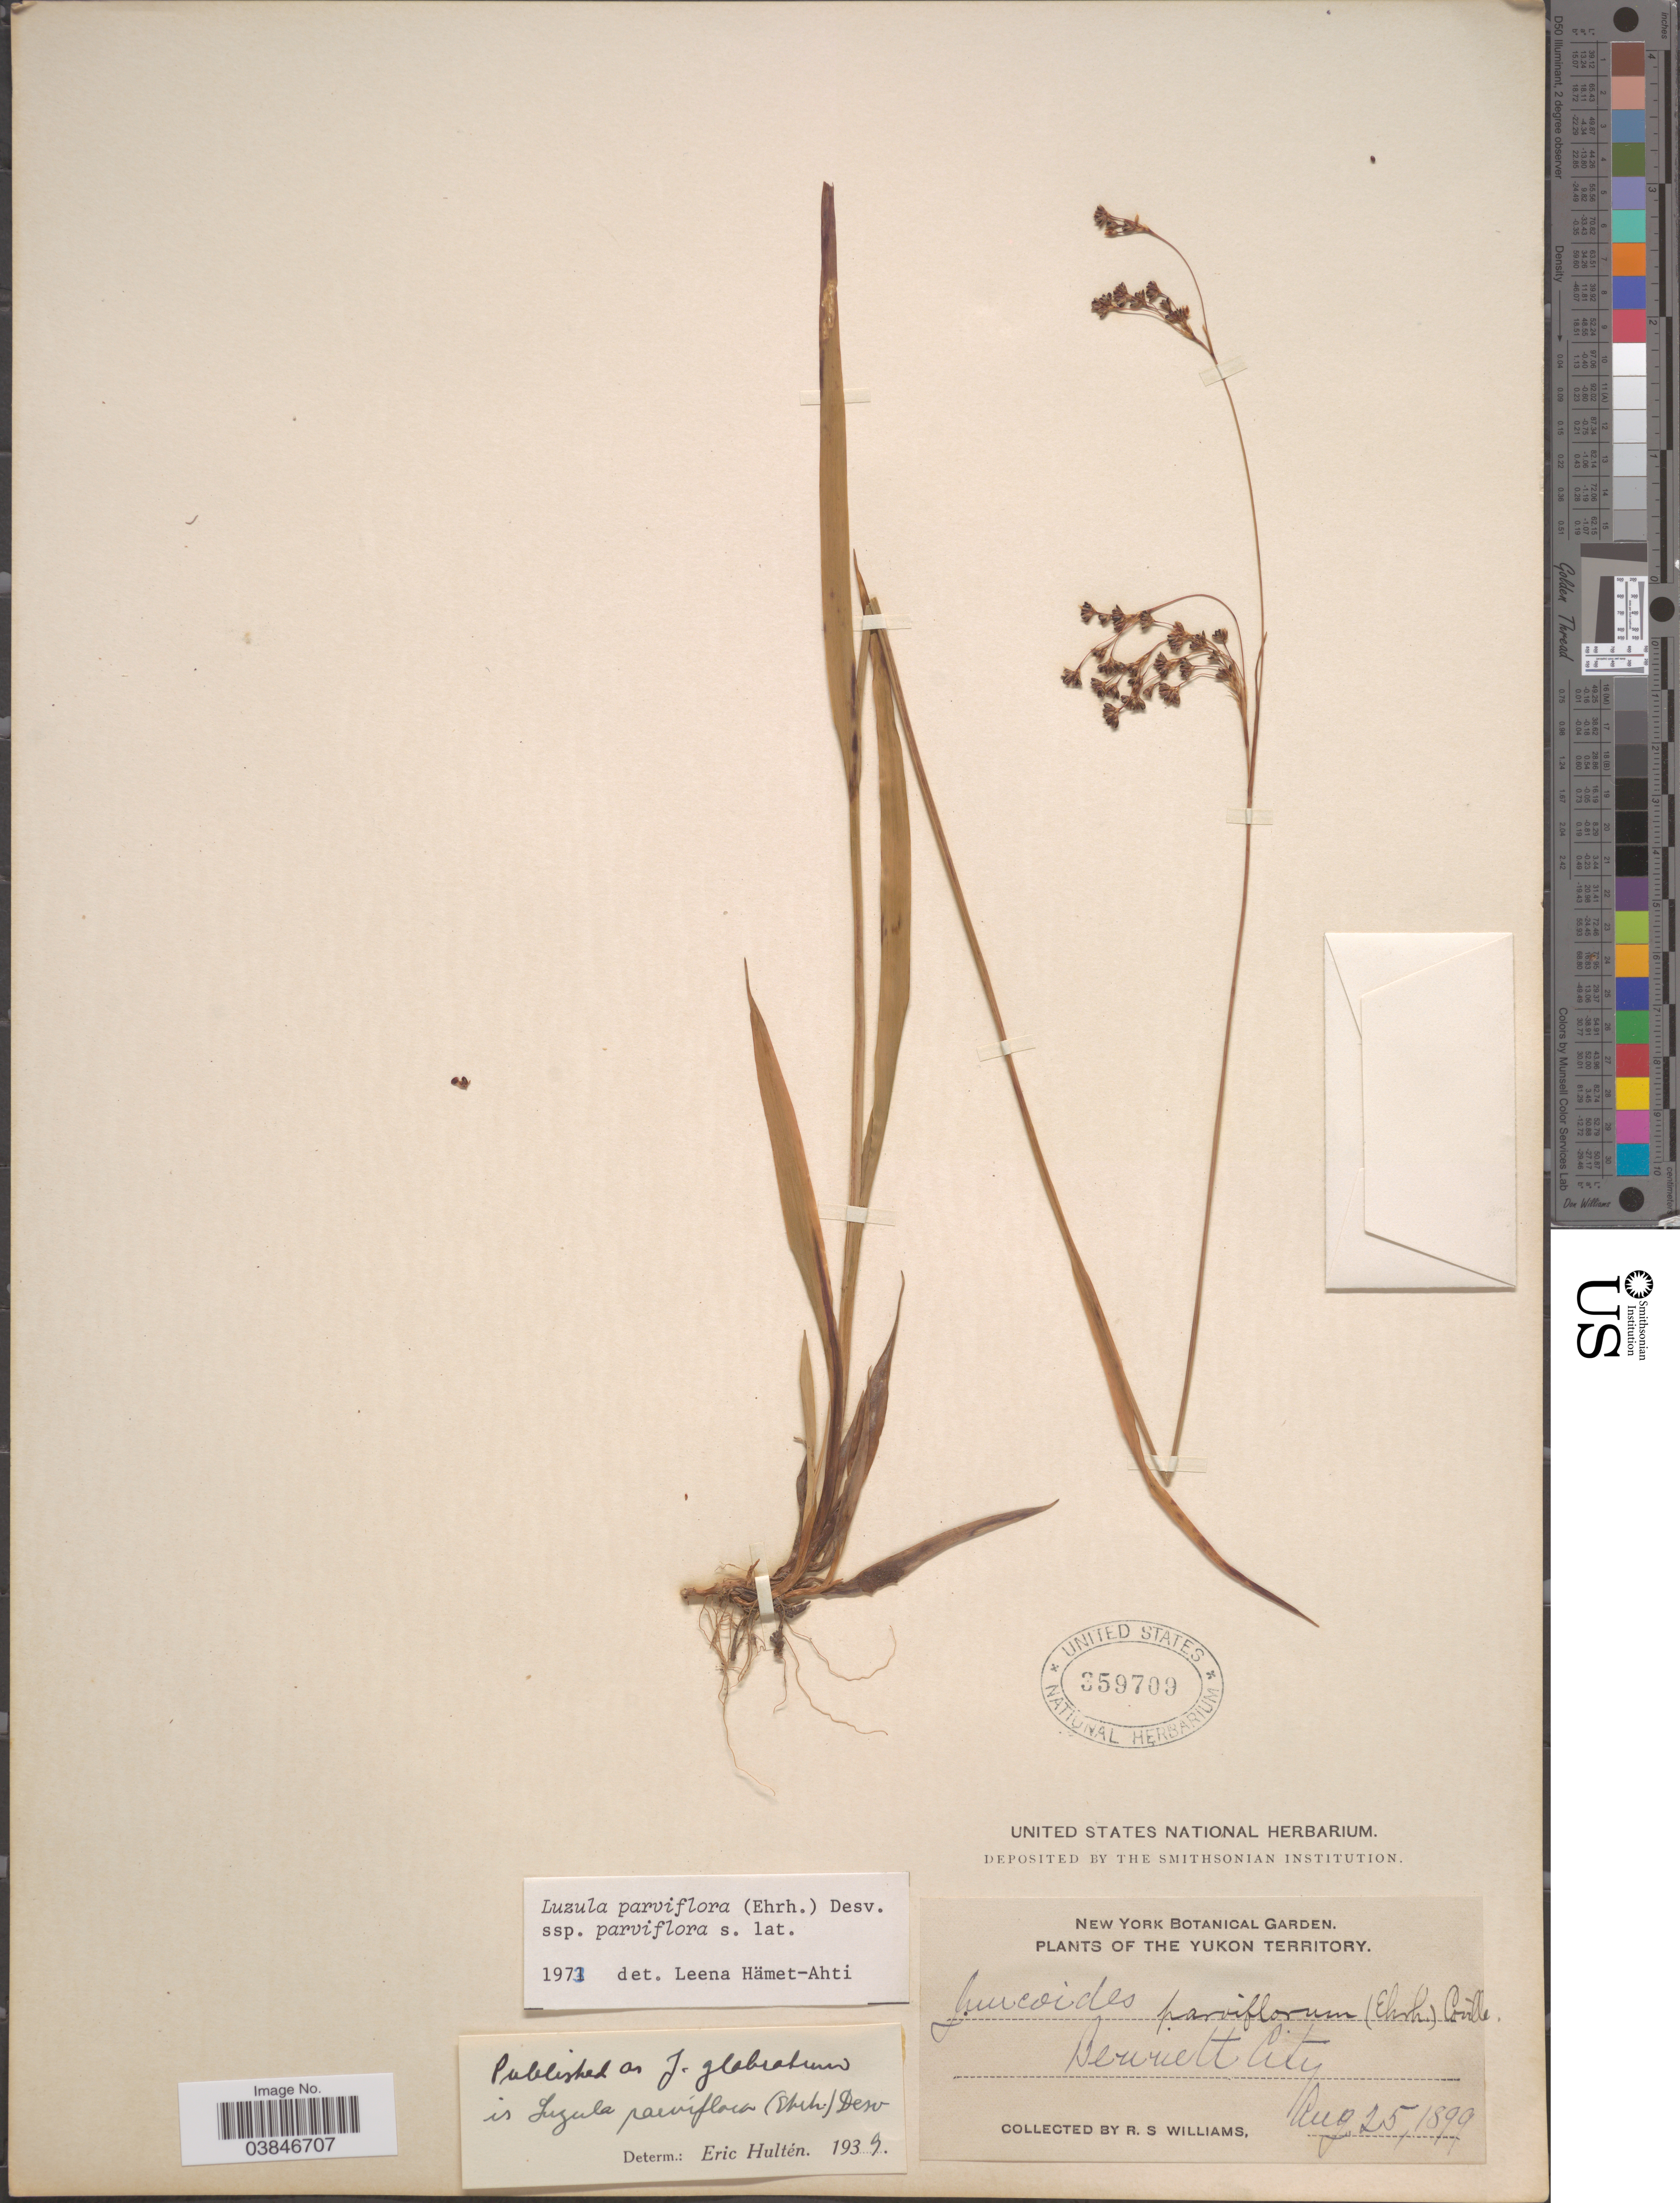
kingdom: Plantae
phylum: Tracheophyta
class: Liliopsida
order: Poales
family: Juncaceae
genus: Luzula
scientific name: Luzula parviflora subsp. parviflora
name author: (Ehrh.) Desv.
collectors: R. S. Williams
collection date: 1899-08-25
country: Canada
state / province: Yukon Territory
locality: Bennett City.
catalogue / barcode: US 359709